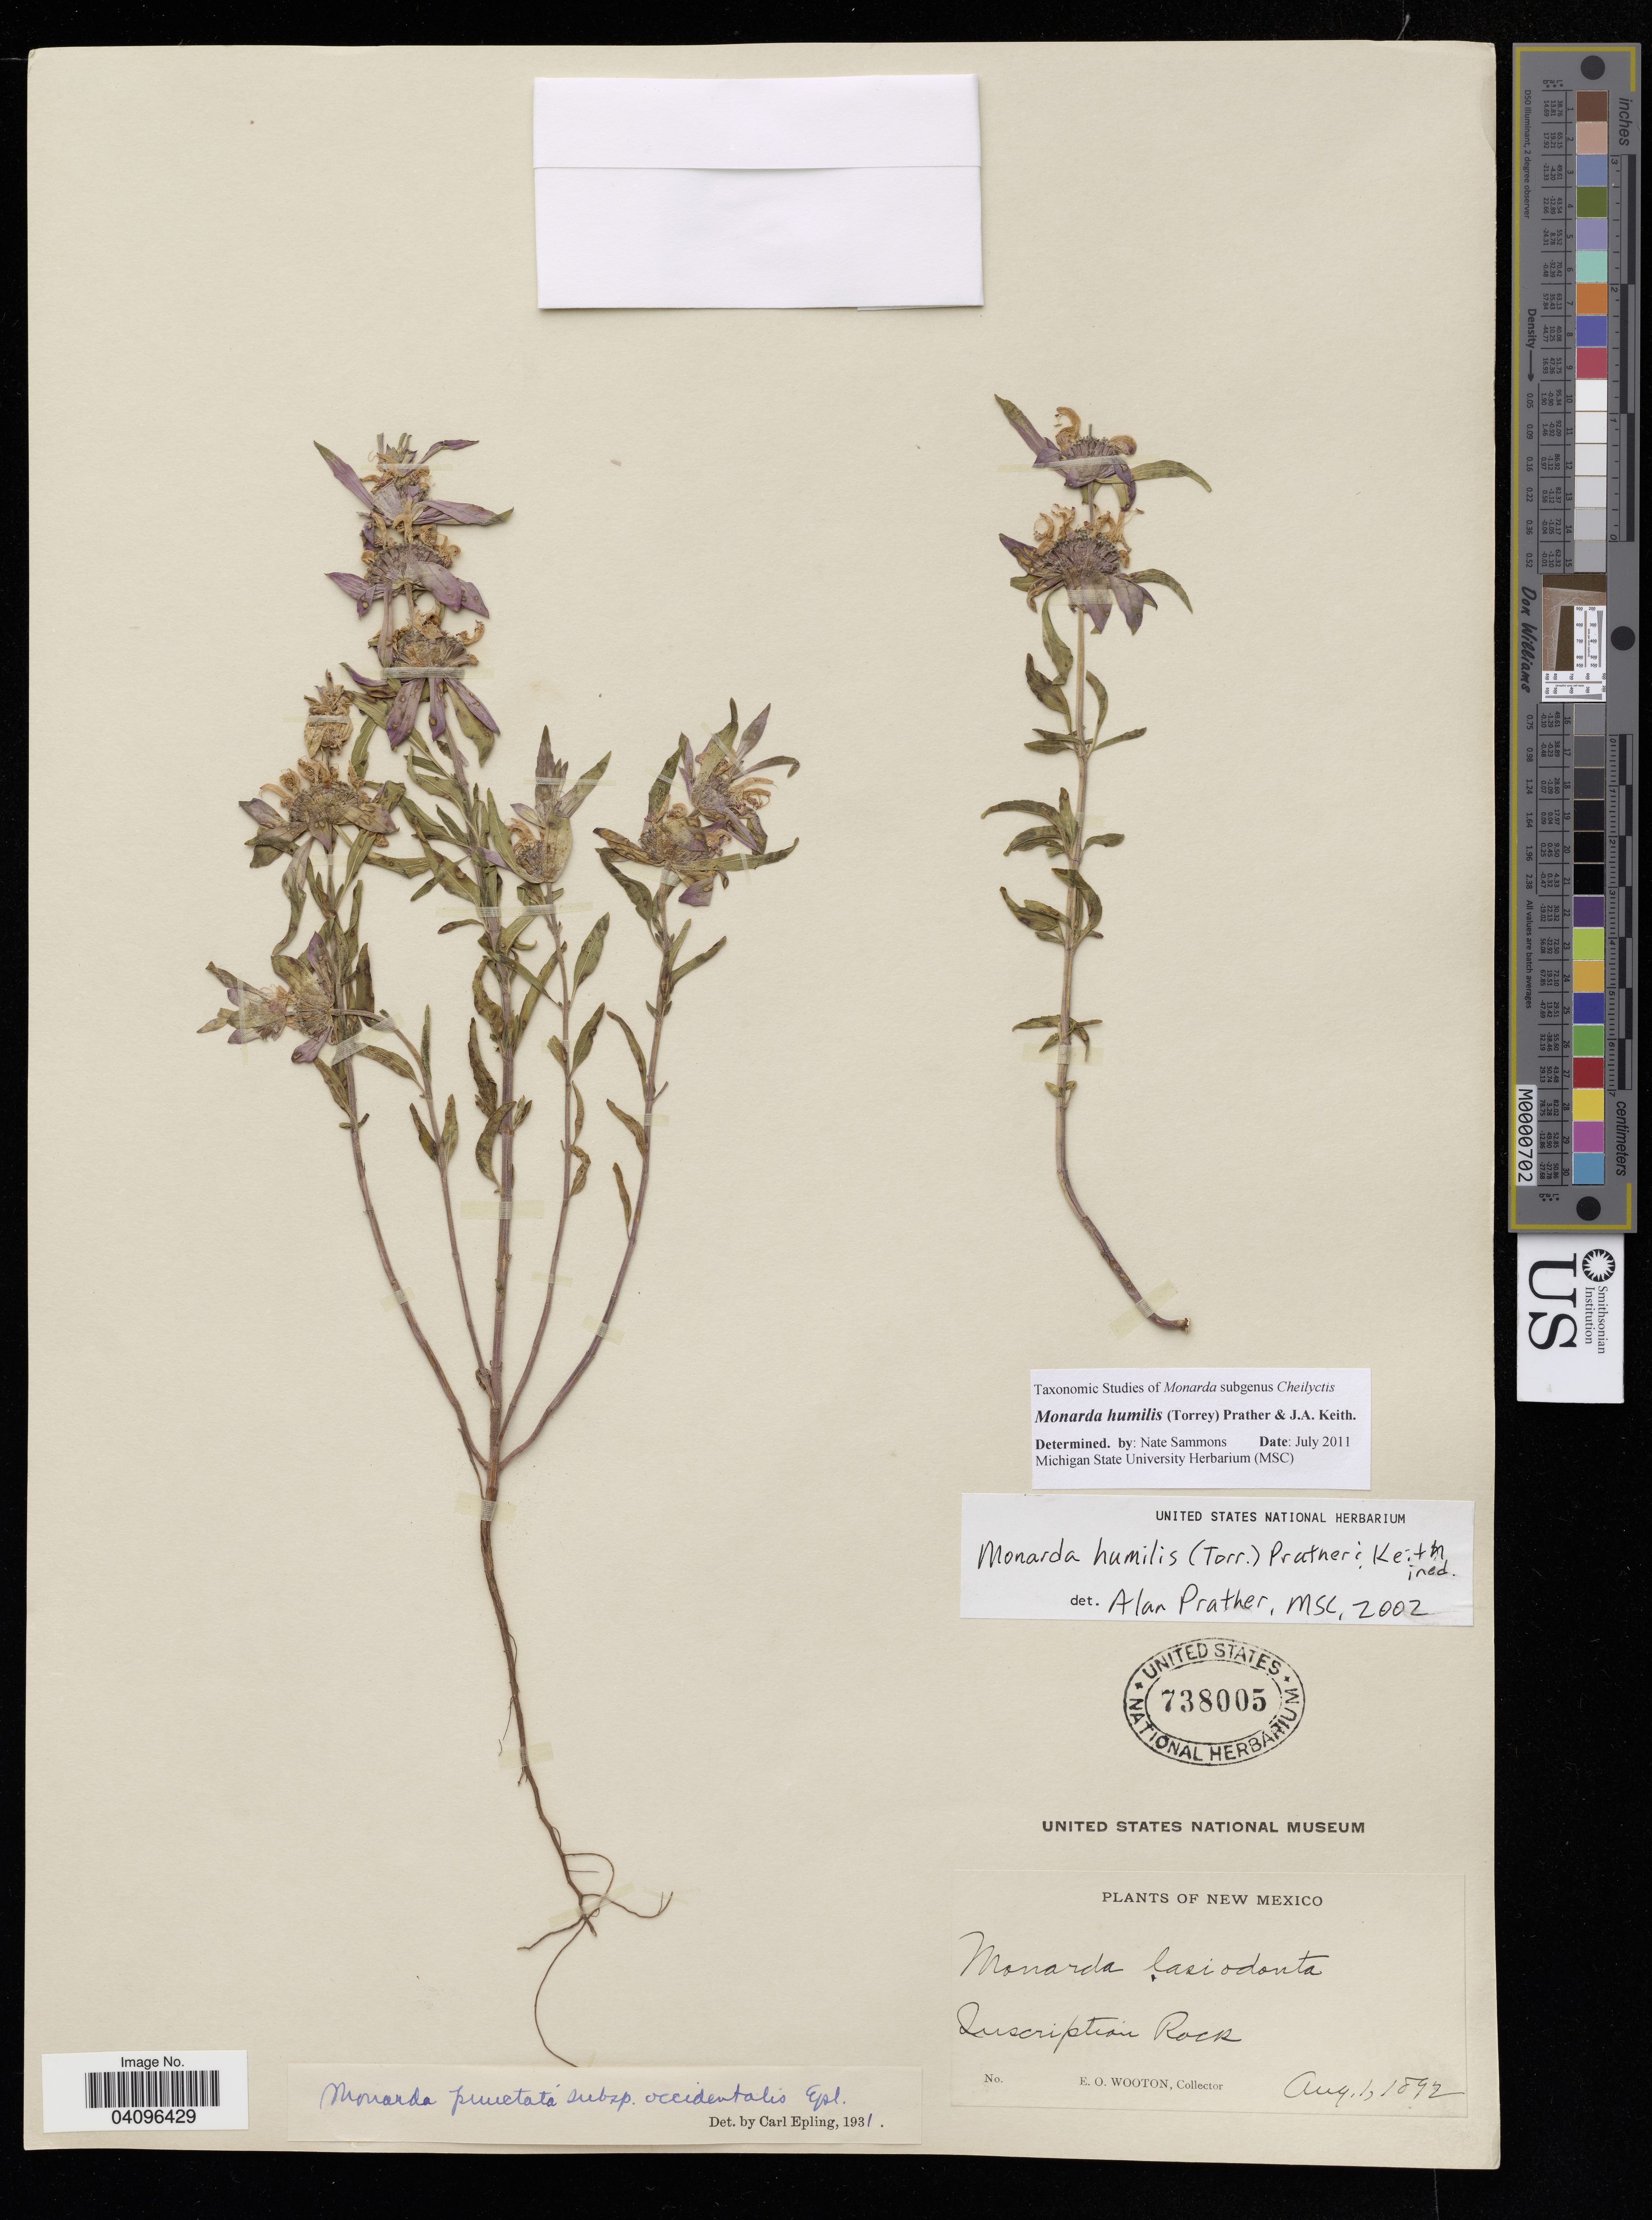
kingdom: Plantae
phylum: Tracheophyta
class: Magnoliopsida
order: Lamiales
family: Lamiaceae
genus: Monarda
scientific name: Monarda humilis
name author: (Torr.) Prather & Keith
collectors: E. O. Wooton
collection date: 1892-08-01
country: United States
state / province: New Mexico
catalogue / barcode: US 738005